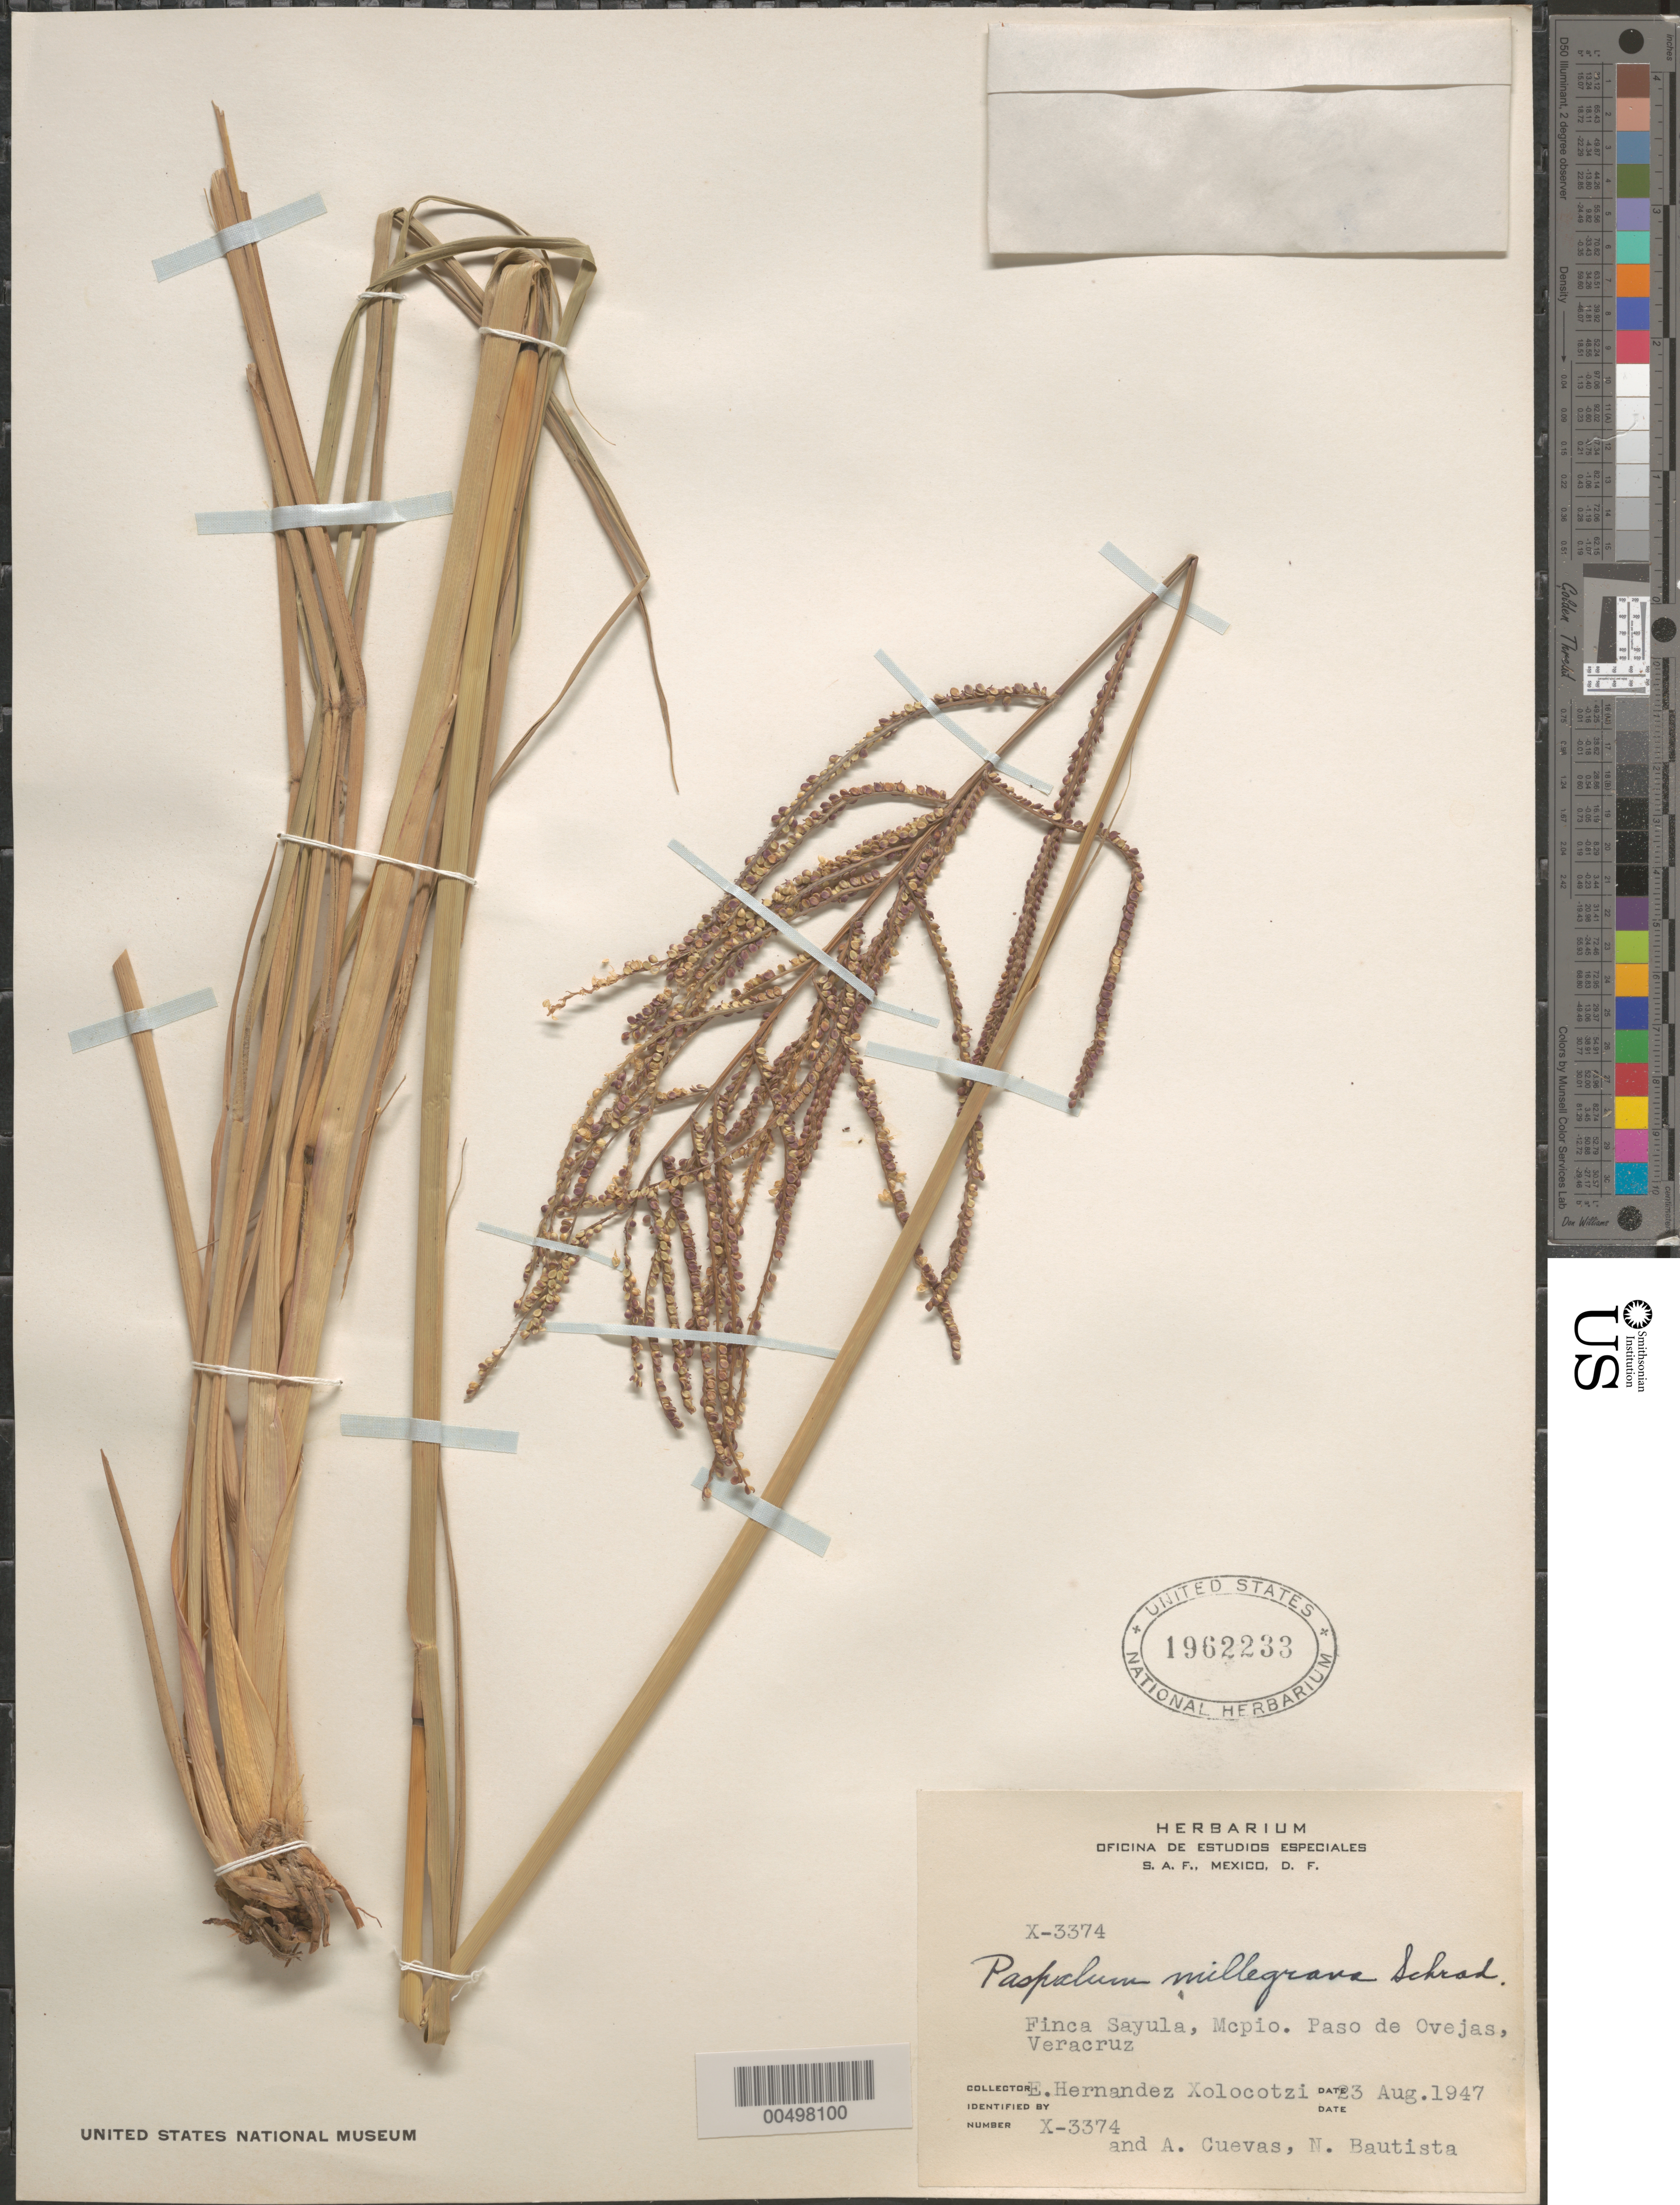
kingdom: Plantae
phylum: Tracheophyta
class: Liliopsida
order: Poales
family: Poaceae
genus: Paspalum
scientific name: Paspalum millegrana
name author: Schrad.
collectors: E. I. Hernández-X., A. Cuevas & N. Bautista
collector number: X-3374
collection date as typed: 23 Aug 1947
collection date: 1947-08-23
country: Mexico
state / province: Veracruz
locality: Finca Sayula, Mun Paso de Ovejas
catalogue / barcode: US 196223